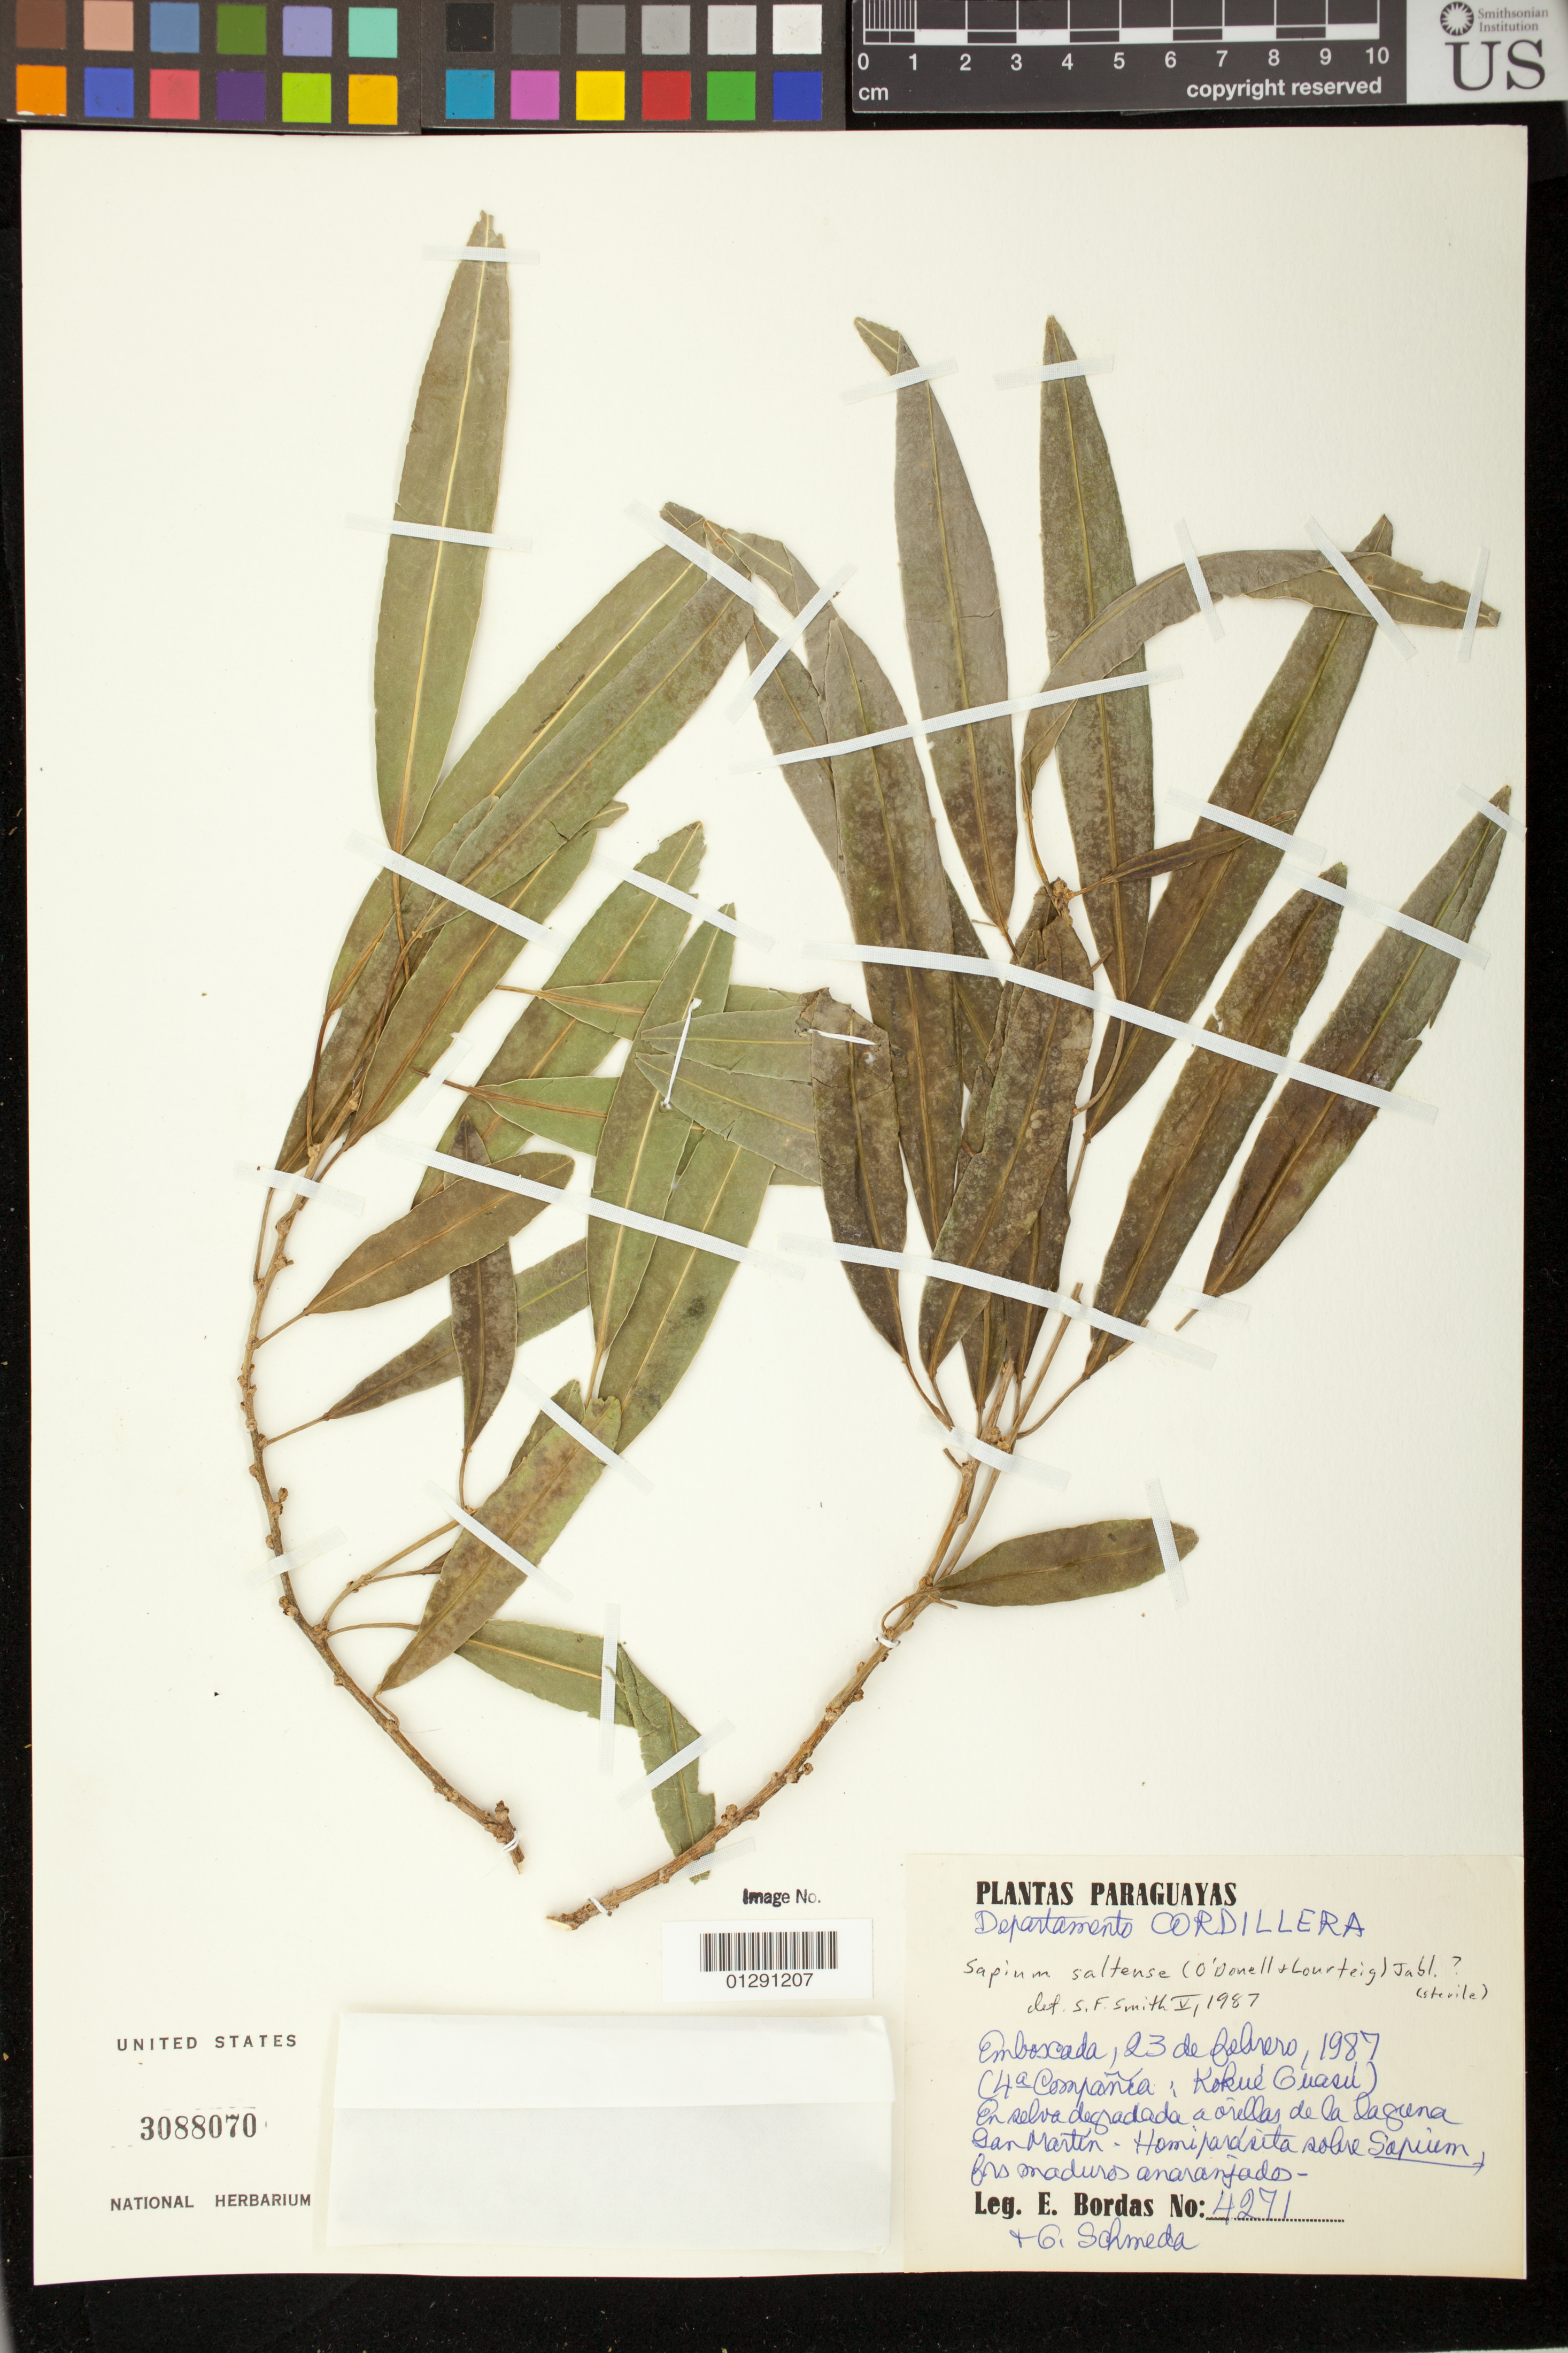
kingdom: Plantae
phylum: Tracheophyta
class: Magnoliopsida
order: Malpighiales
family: Euphorbiaceae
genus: Sapium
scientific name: Sapium glandulatum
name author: (Vell.) Pax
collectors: E. Bordas & G. Schmeda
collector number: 4271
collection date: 1987-02-23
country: Paraguay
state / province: Cordillera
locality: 4a Compania: Kokue Guasu.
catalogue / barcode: US 3088070